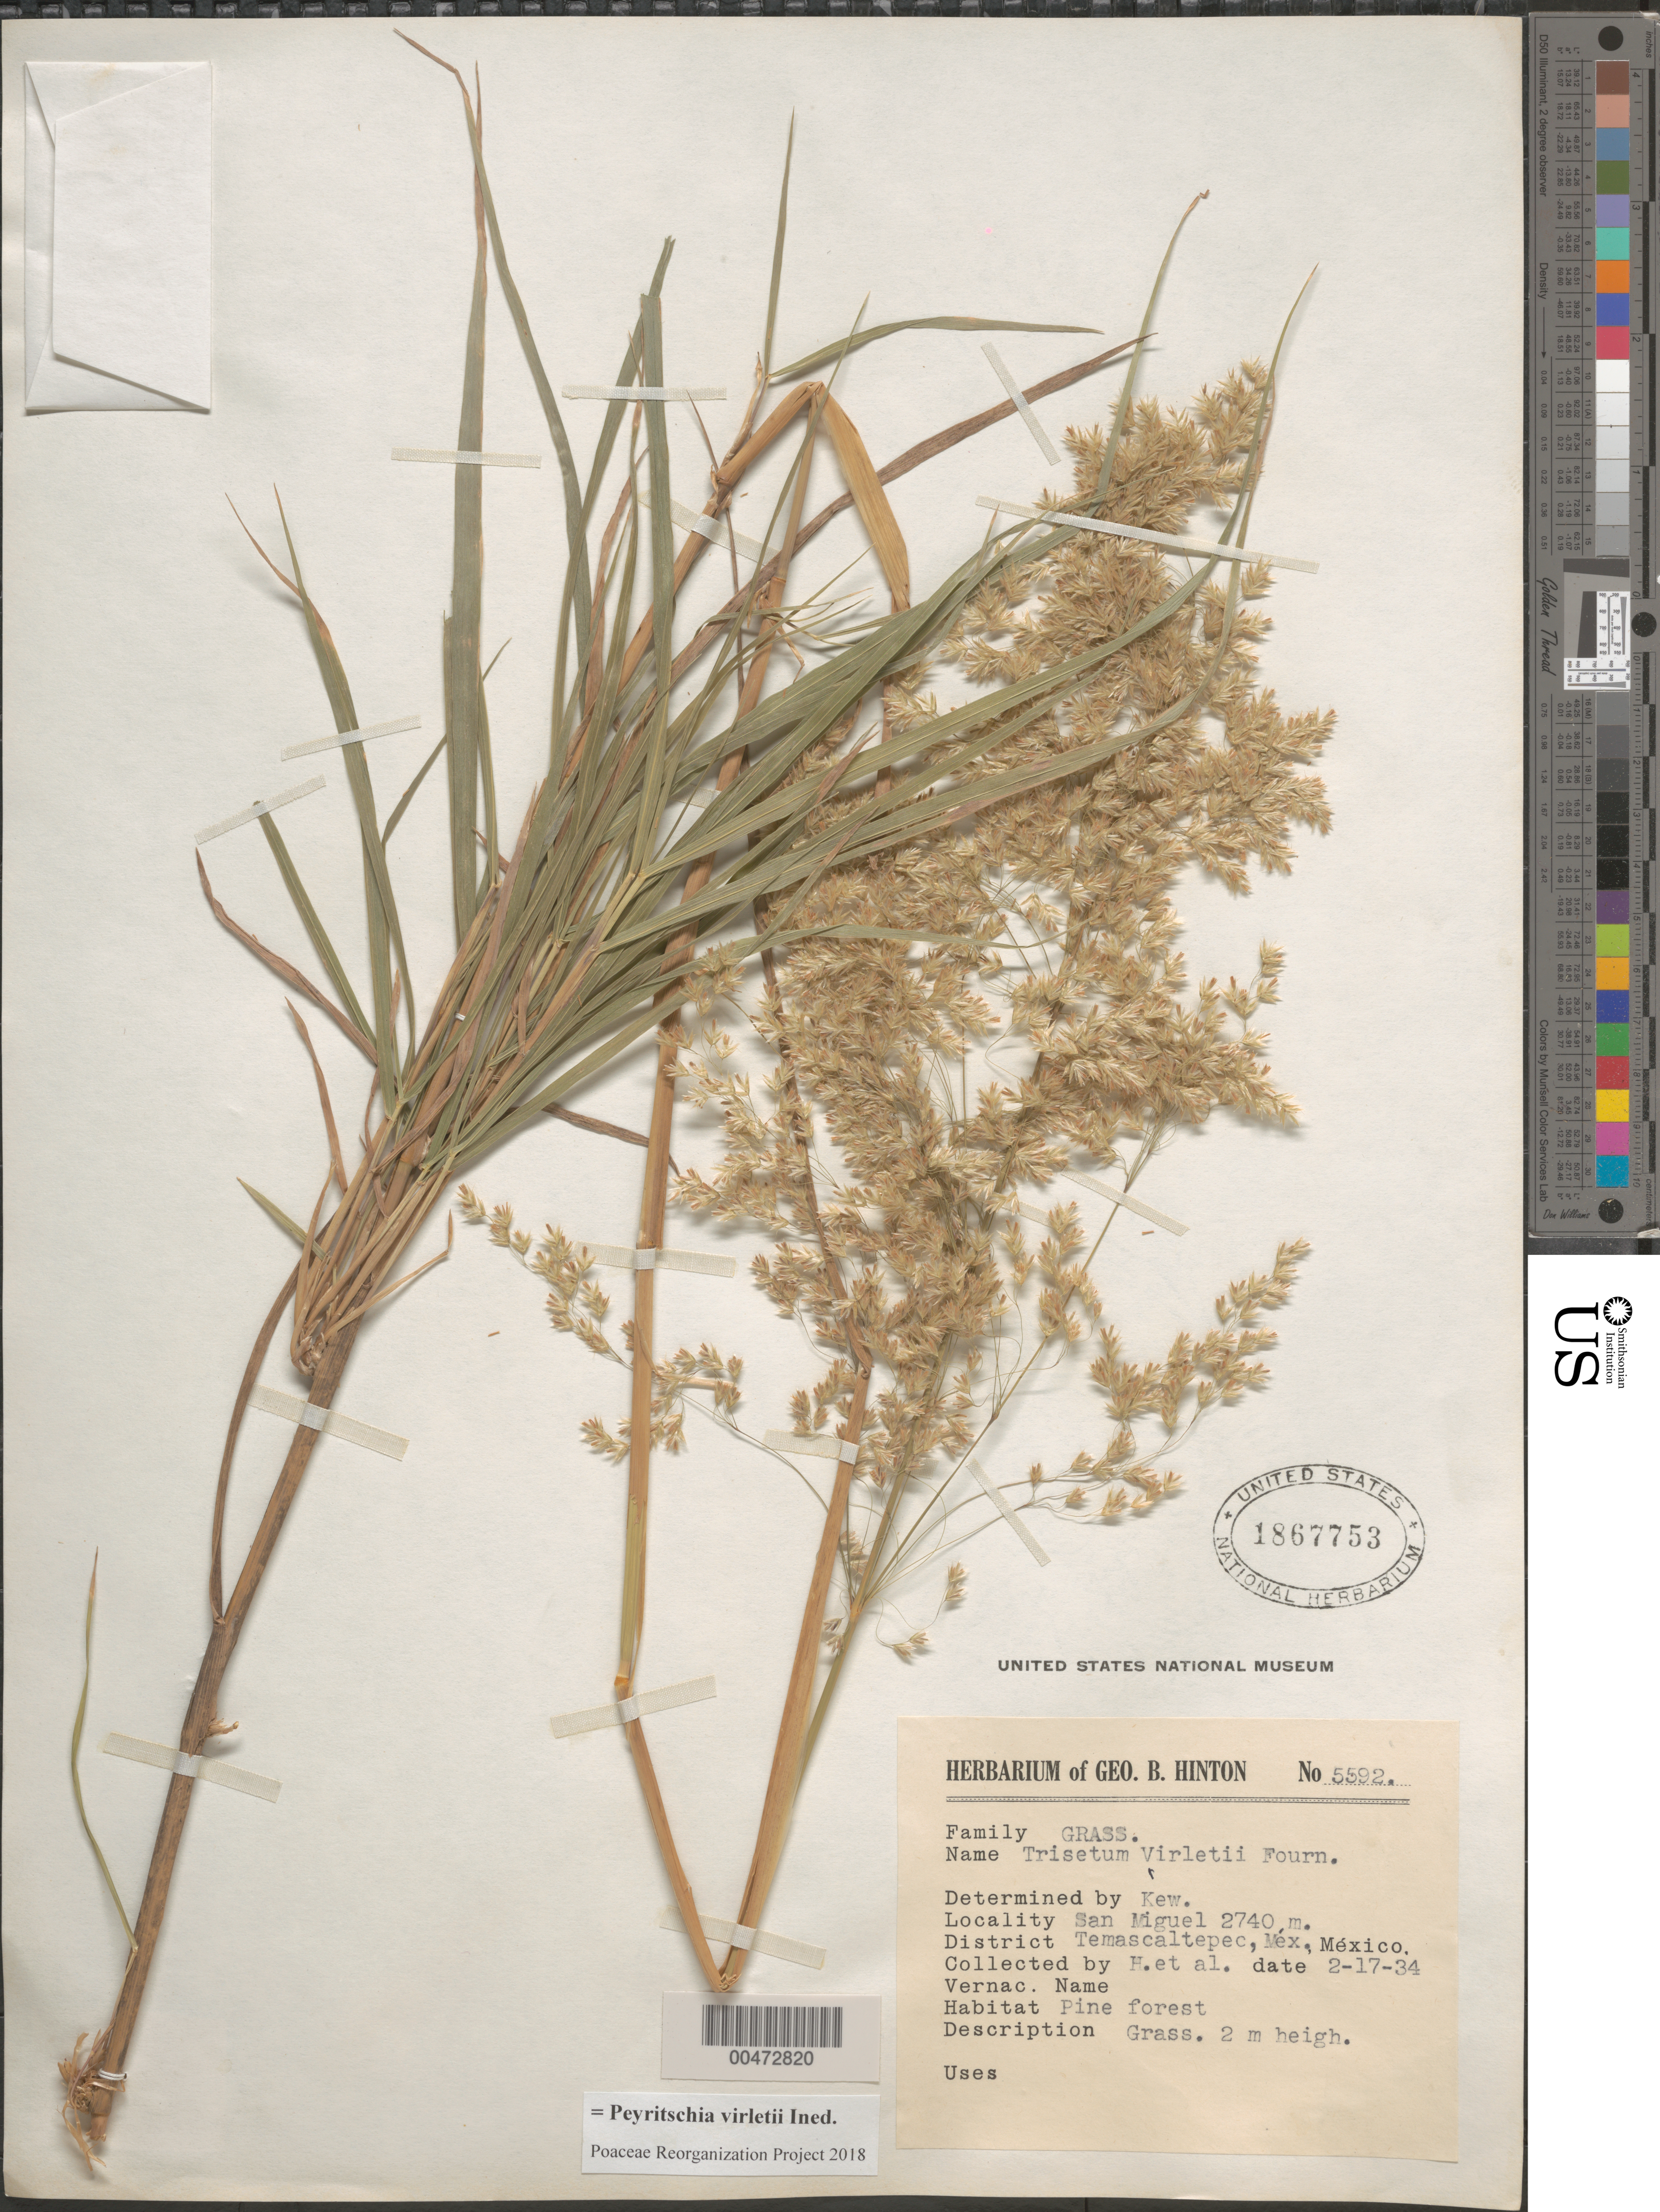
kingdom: Plantae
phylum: Tracheophyta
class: Liliopsida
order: Poales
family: Poaceae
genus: Peyritschia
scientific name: Peyritschia virletii ined.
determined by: Poaceae Reorganization Project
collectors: G. B. Hinton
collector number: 5592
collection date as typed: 17 Feb 1934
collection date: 1934-02-17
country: Mexico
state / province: México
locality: San Miguel, Temascaltepec Dist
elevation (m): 2740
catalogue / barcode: US 1867753